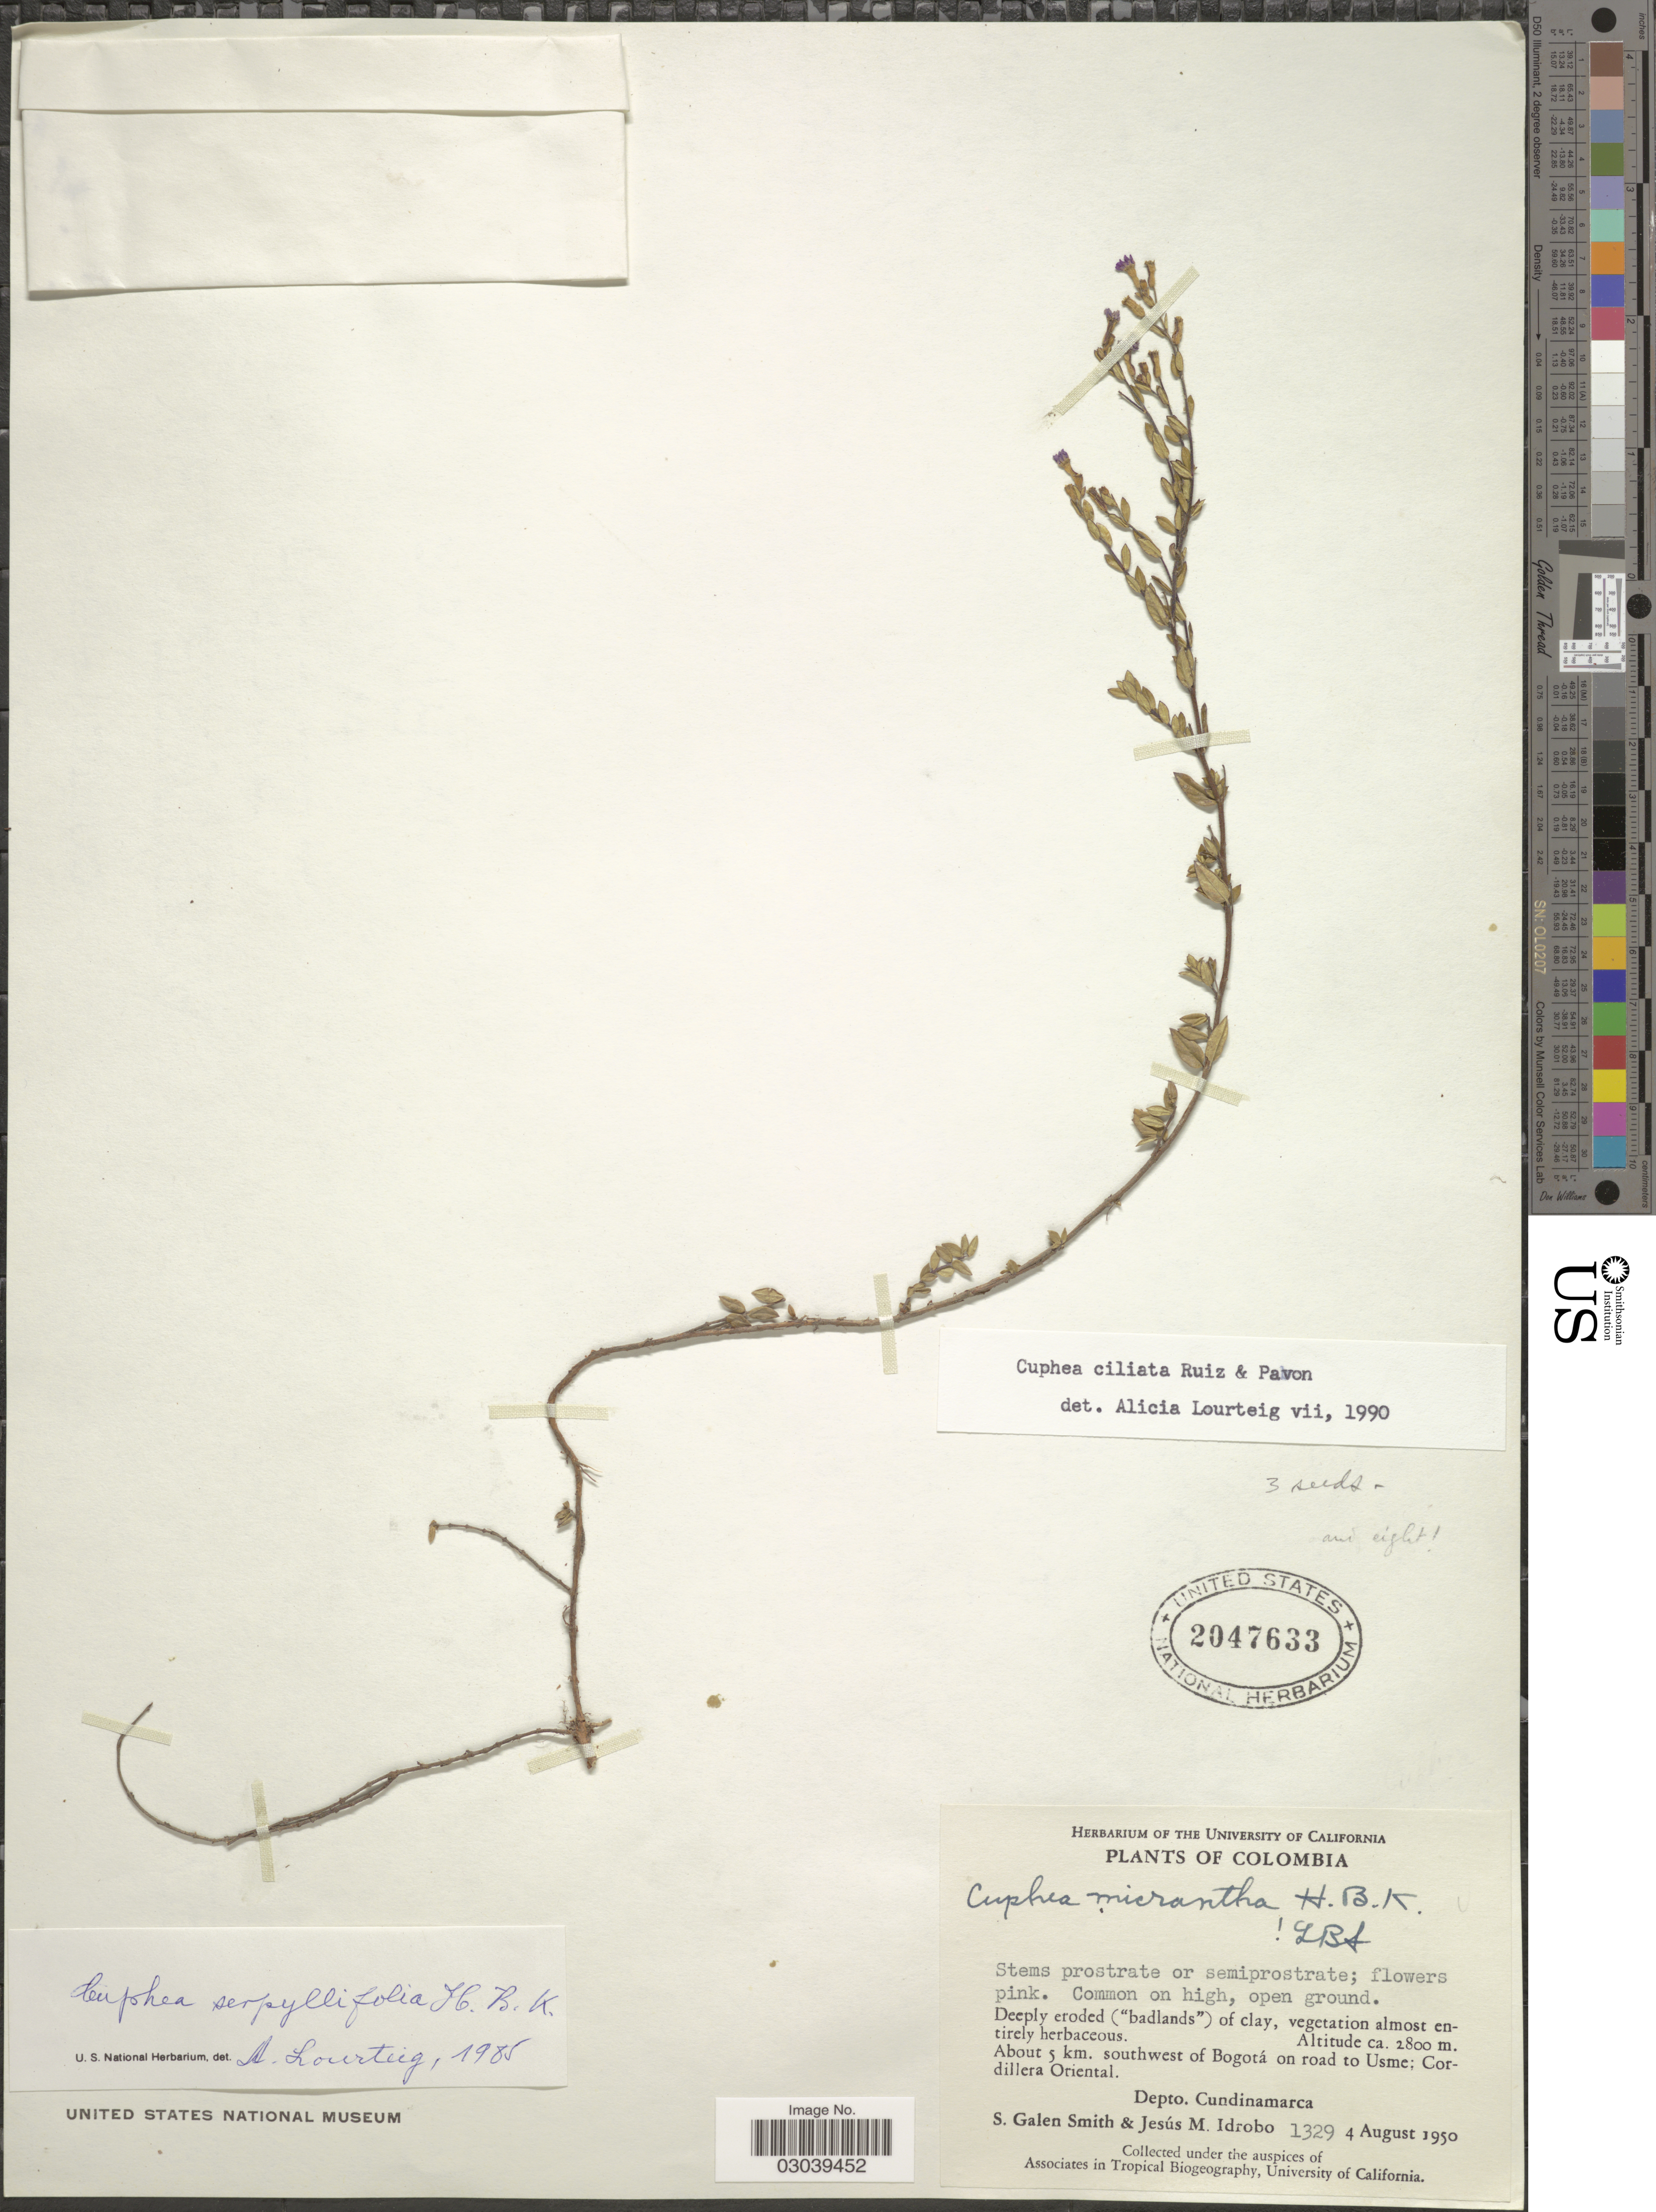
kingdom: Plantae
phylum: Tracheophyta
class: Magnoliopsida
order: Myrtales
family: Lythraceae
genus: Cuphea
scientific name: Cuphea ciliata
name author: Ruiz & Pav.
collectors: S. G. Smith & J. M. Idrobo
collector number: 1329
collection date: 1950-08-04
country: Colombia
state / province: Cundinamarca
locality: About 5 km. southwest of Bogotá on road to Usme; Cordillera Oriental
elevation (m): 2800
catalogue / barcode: US 2047633